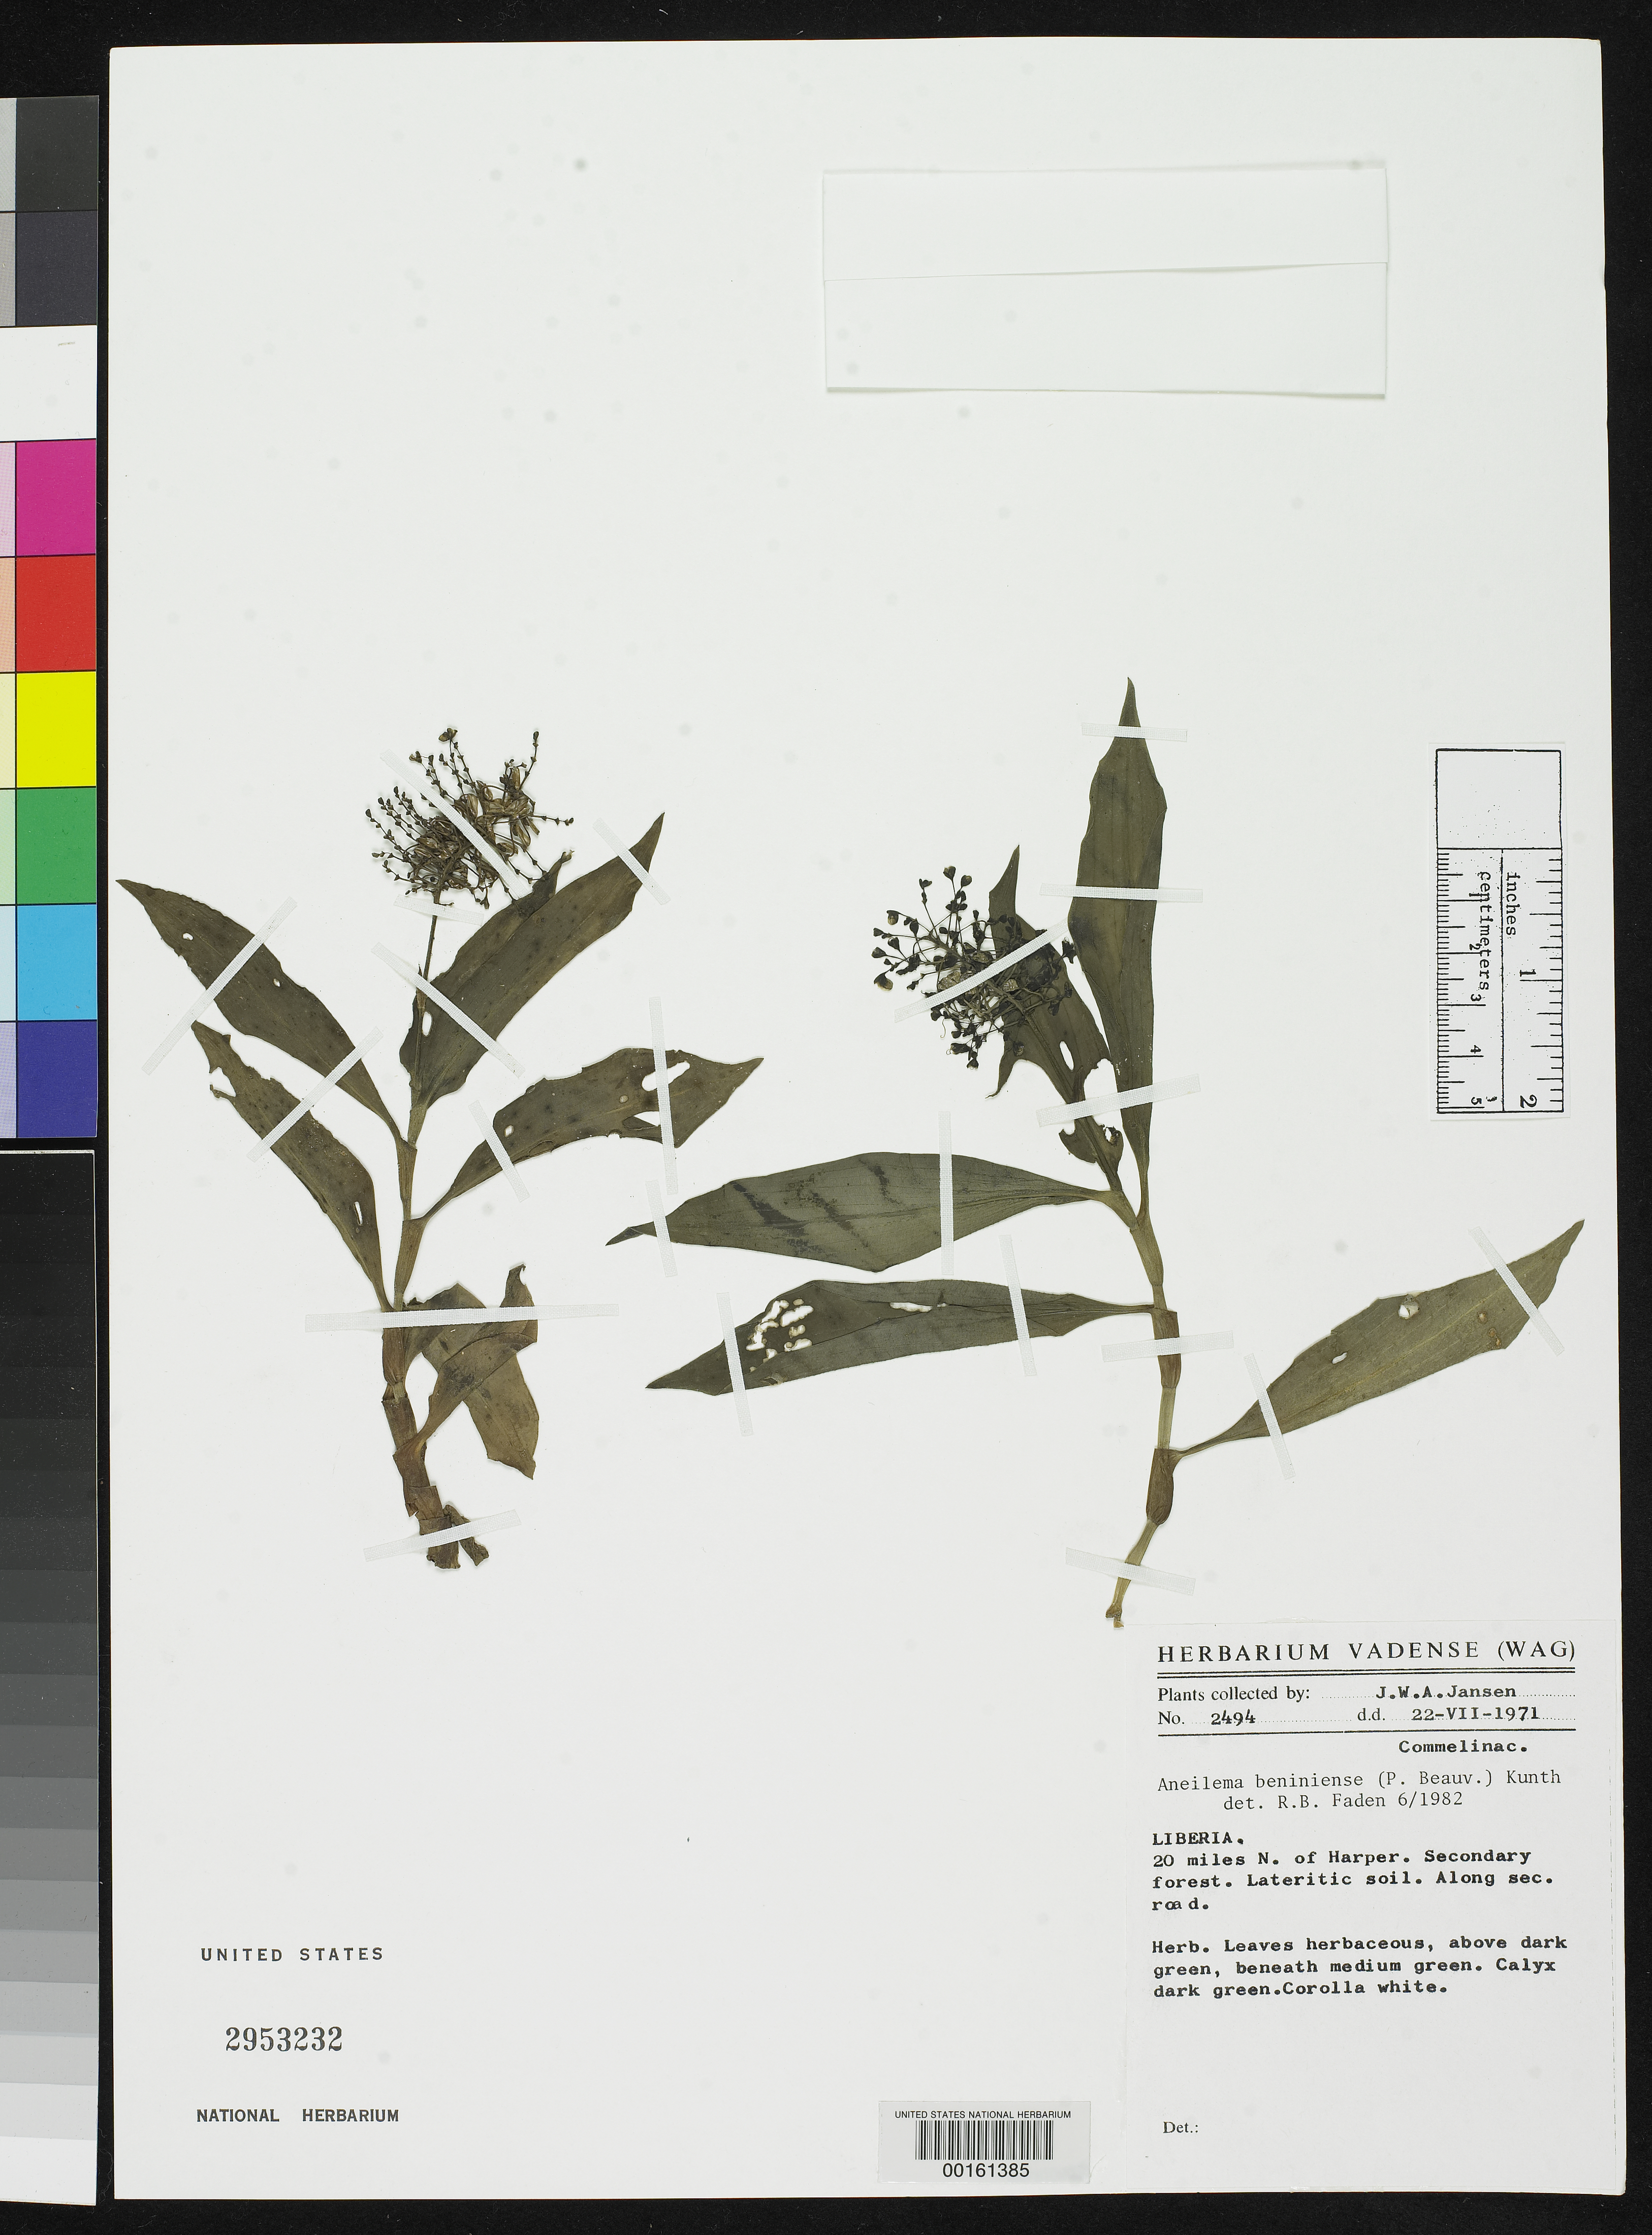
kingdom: Plantae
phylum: Tracheophyta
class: Liliopsida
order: Commelinales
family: Commelinaceae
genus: Aneilema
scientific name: Aneilema beniniense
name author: (P. Beauv.) Kunth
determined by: Faden, Robert B., (US), Smithsonian Institution - National Museum of Natural History (UNITED STATES)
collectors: J. Jansen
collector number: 2494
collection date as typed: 22 Jul 1971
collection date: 1971-07-22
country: Liberia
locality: N of Harper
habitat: Secondary forest; latritic soil, roadside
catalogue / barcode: US 2953232